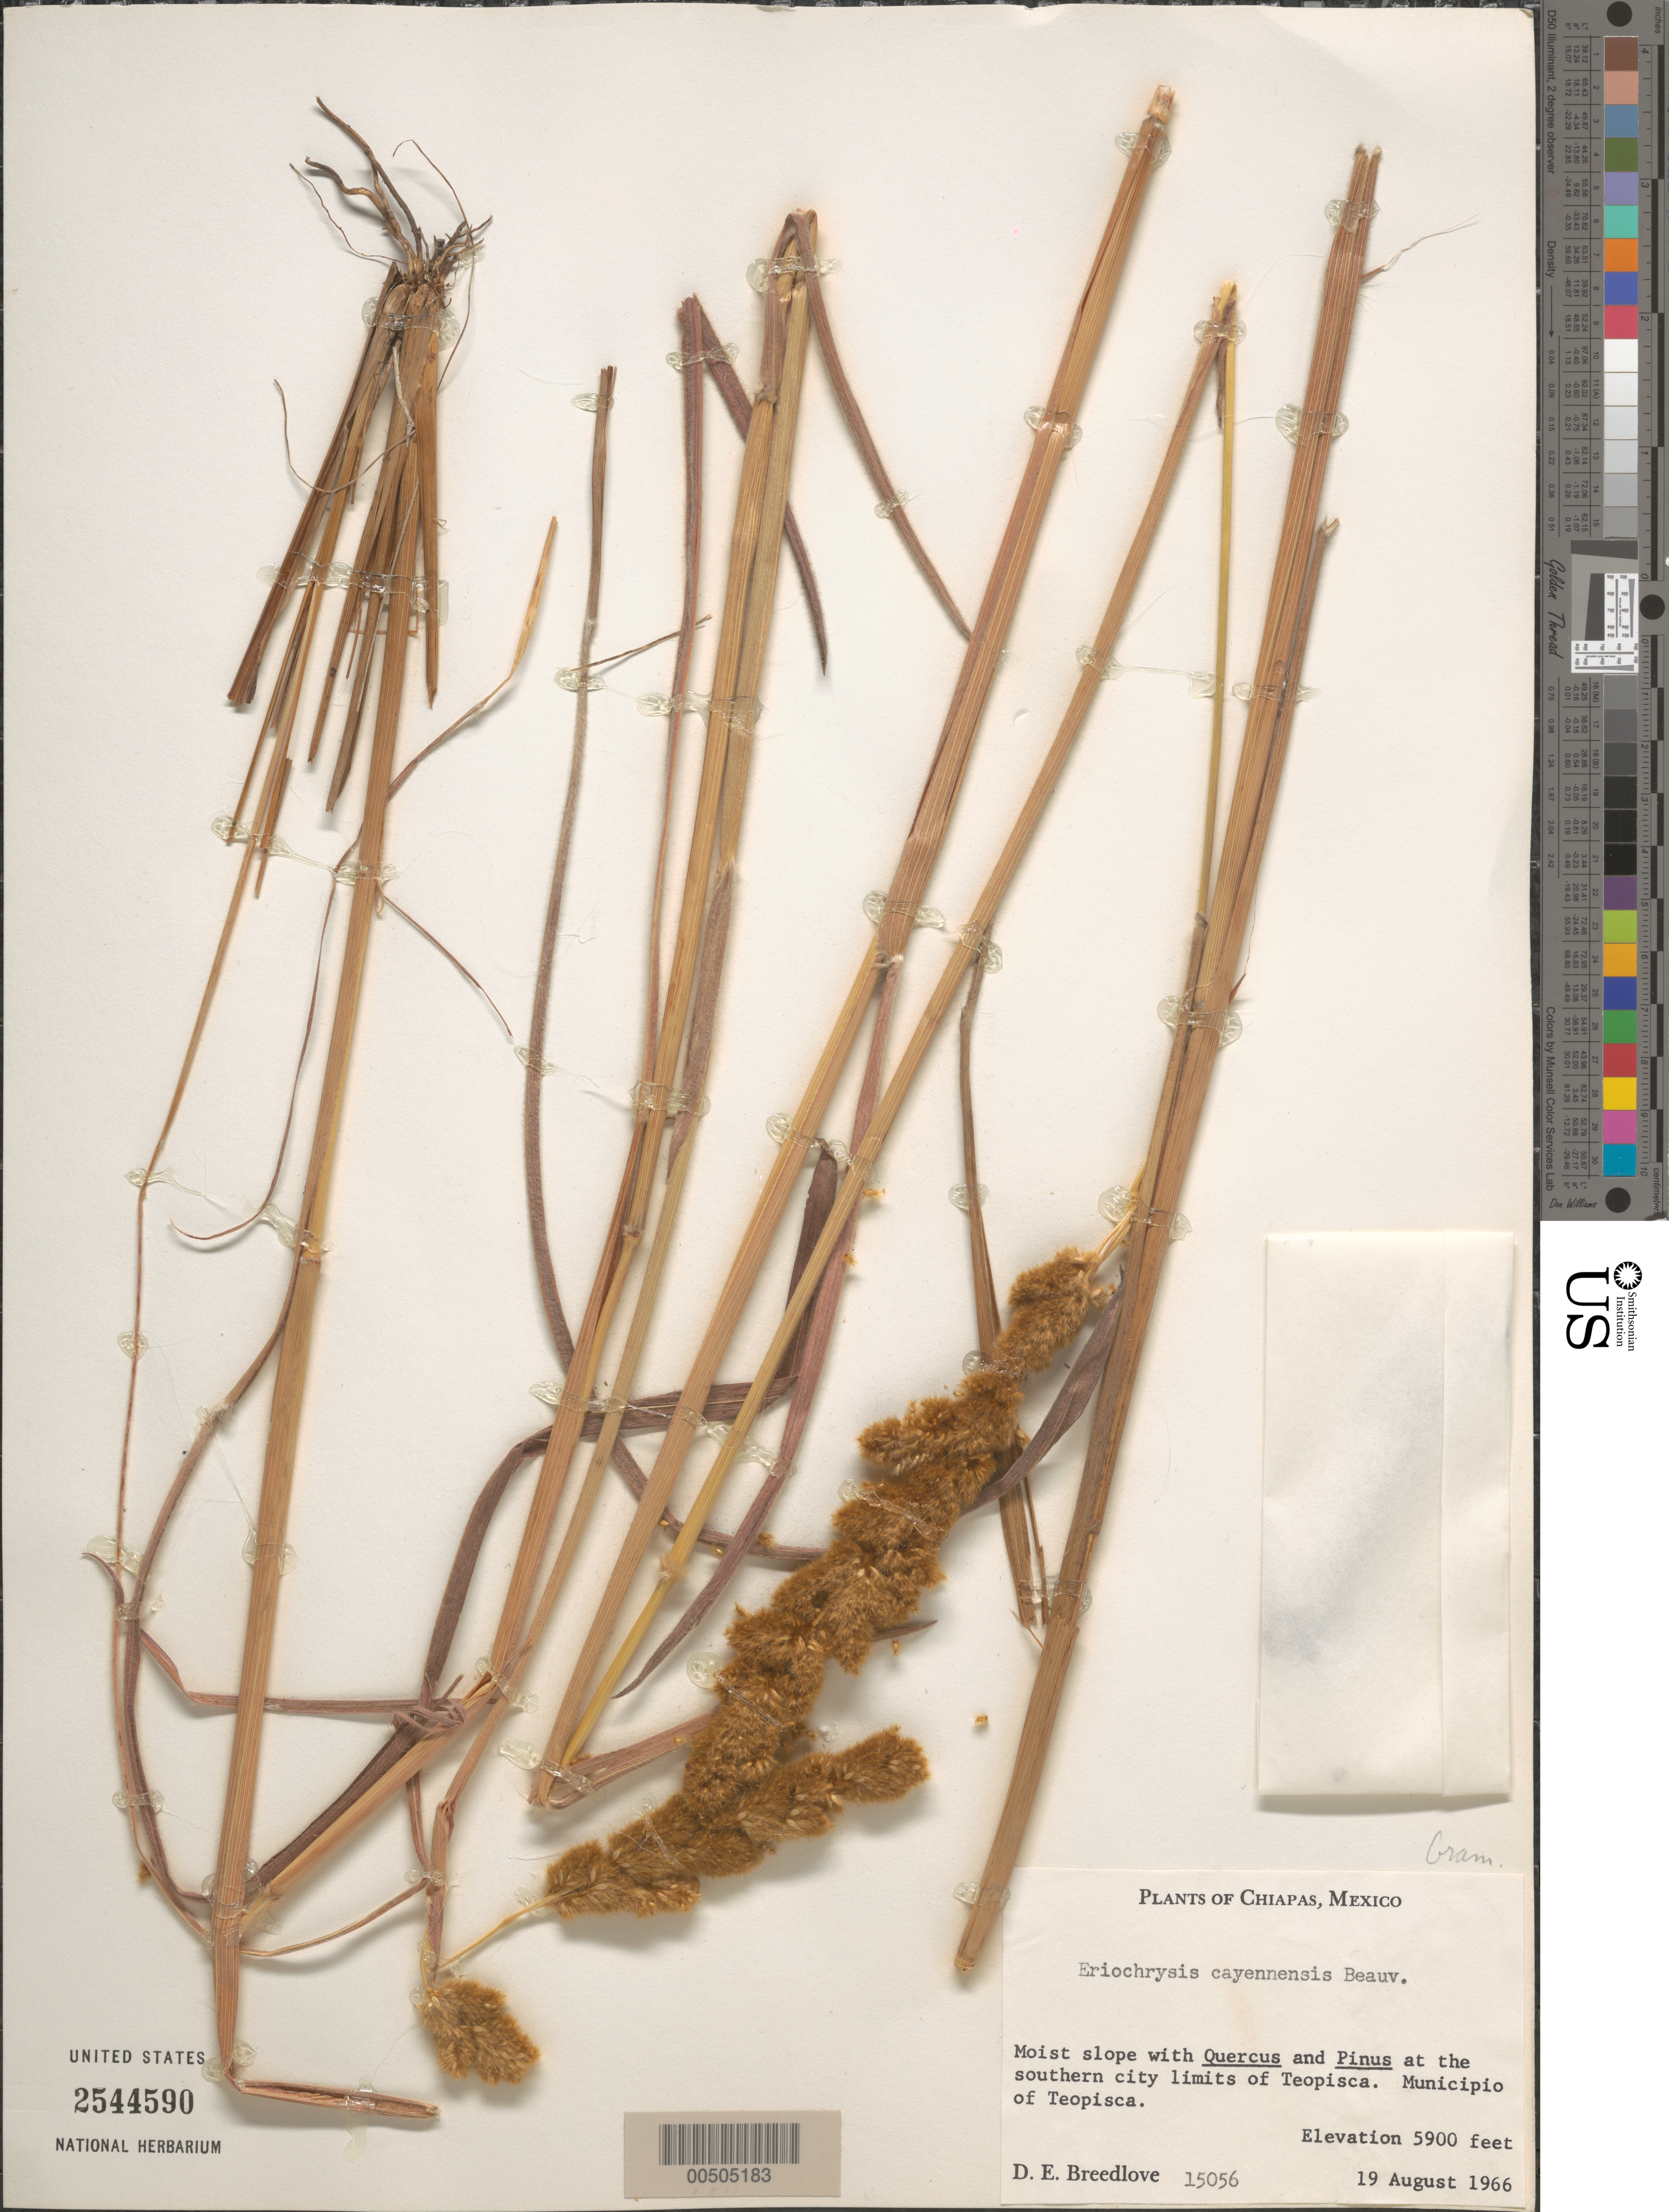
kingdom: Plantae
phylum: Tracheophyta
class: Liliopsida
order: Poales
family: Poaceae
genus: Eriochrysis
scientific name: Eriochrysis cayennensis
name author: P. Beauv.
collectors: D. E. Breedlove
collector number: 15056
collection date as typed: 19 Aug 1966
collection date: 1966-08-19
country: Mexico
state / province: Chiapas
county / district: Teopisca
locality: At the southern city limits of Teopisca, Municipio of Teopisca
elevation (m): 1798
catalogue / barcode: US 2544590